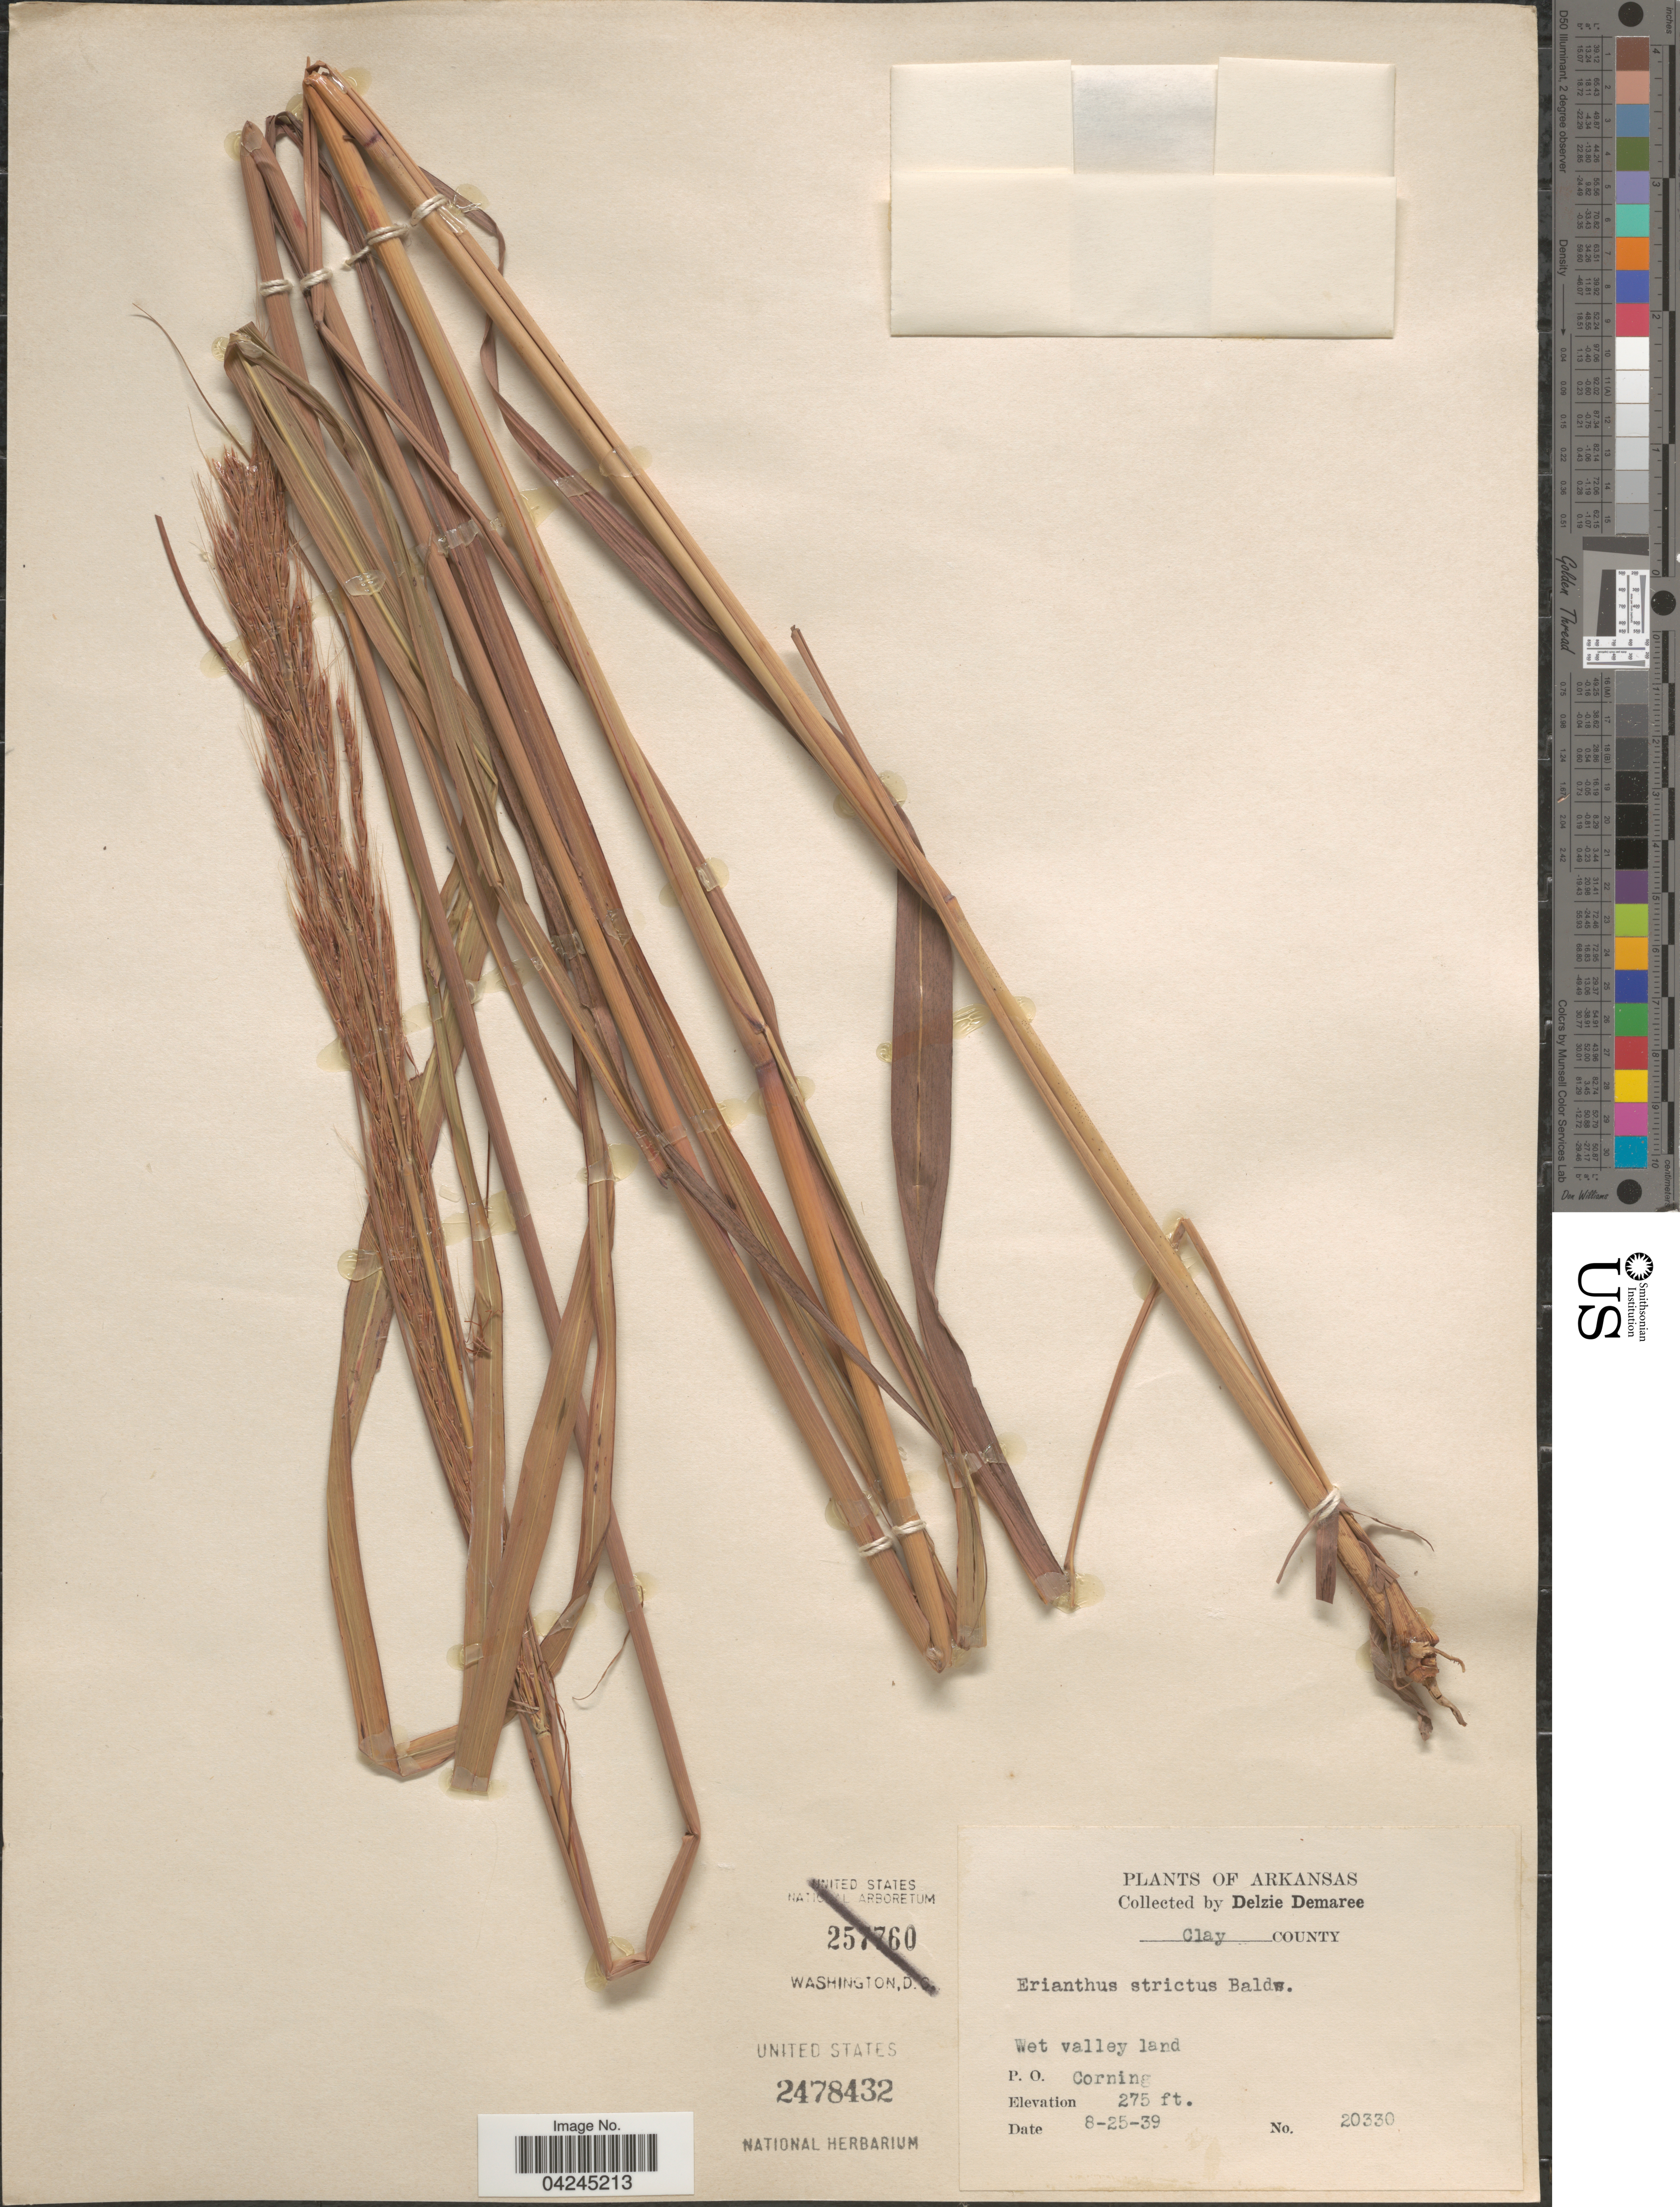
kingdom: Plantae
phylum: Tracheophyta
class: Liliopsida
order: Poales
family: Poaceae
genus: Erianthus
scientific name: Erianthus strictus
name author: Baldwin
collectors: D. Demaree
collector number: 20330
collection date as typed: Transcribed d/m/y: 25/8/39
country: United States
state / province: Arkansas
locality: Clay County. P. O. Corning.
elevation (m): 84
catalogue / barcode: US 2478432